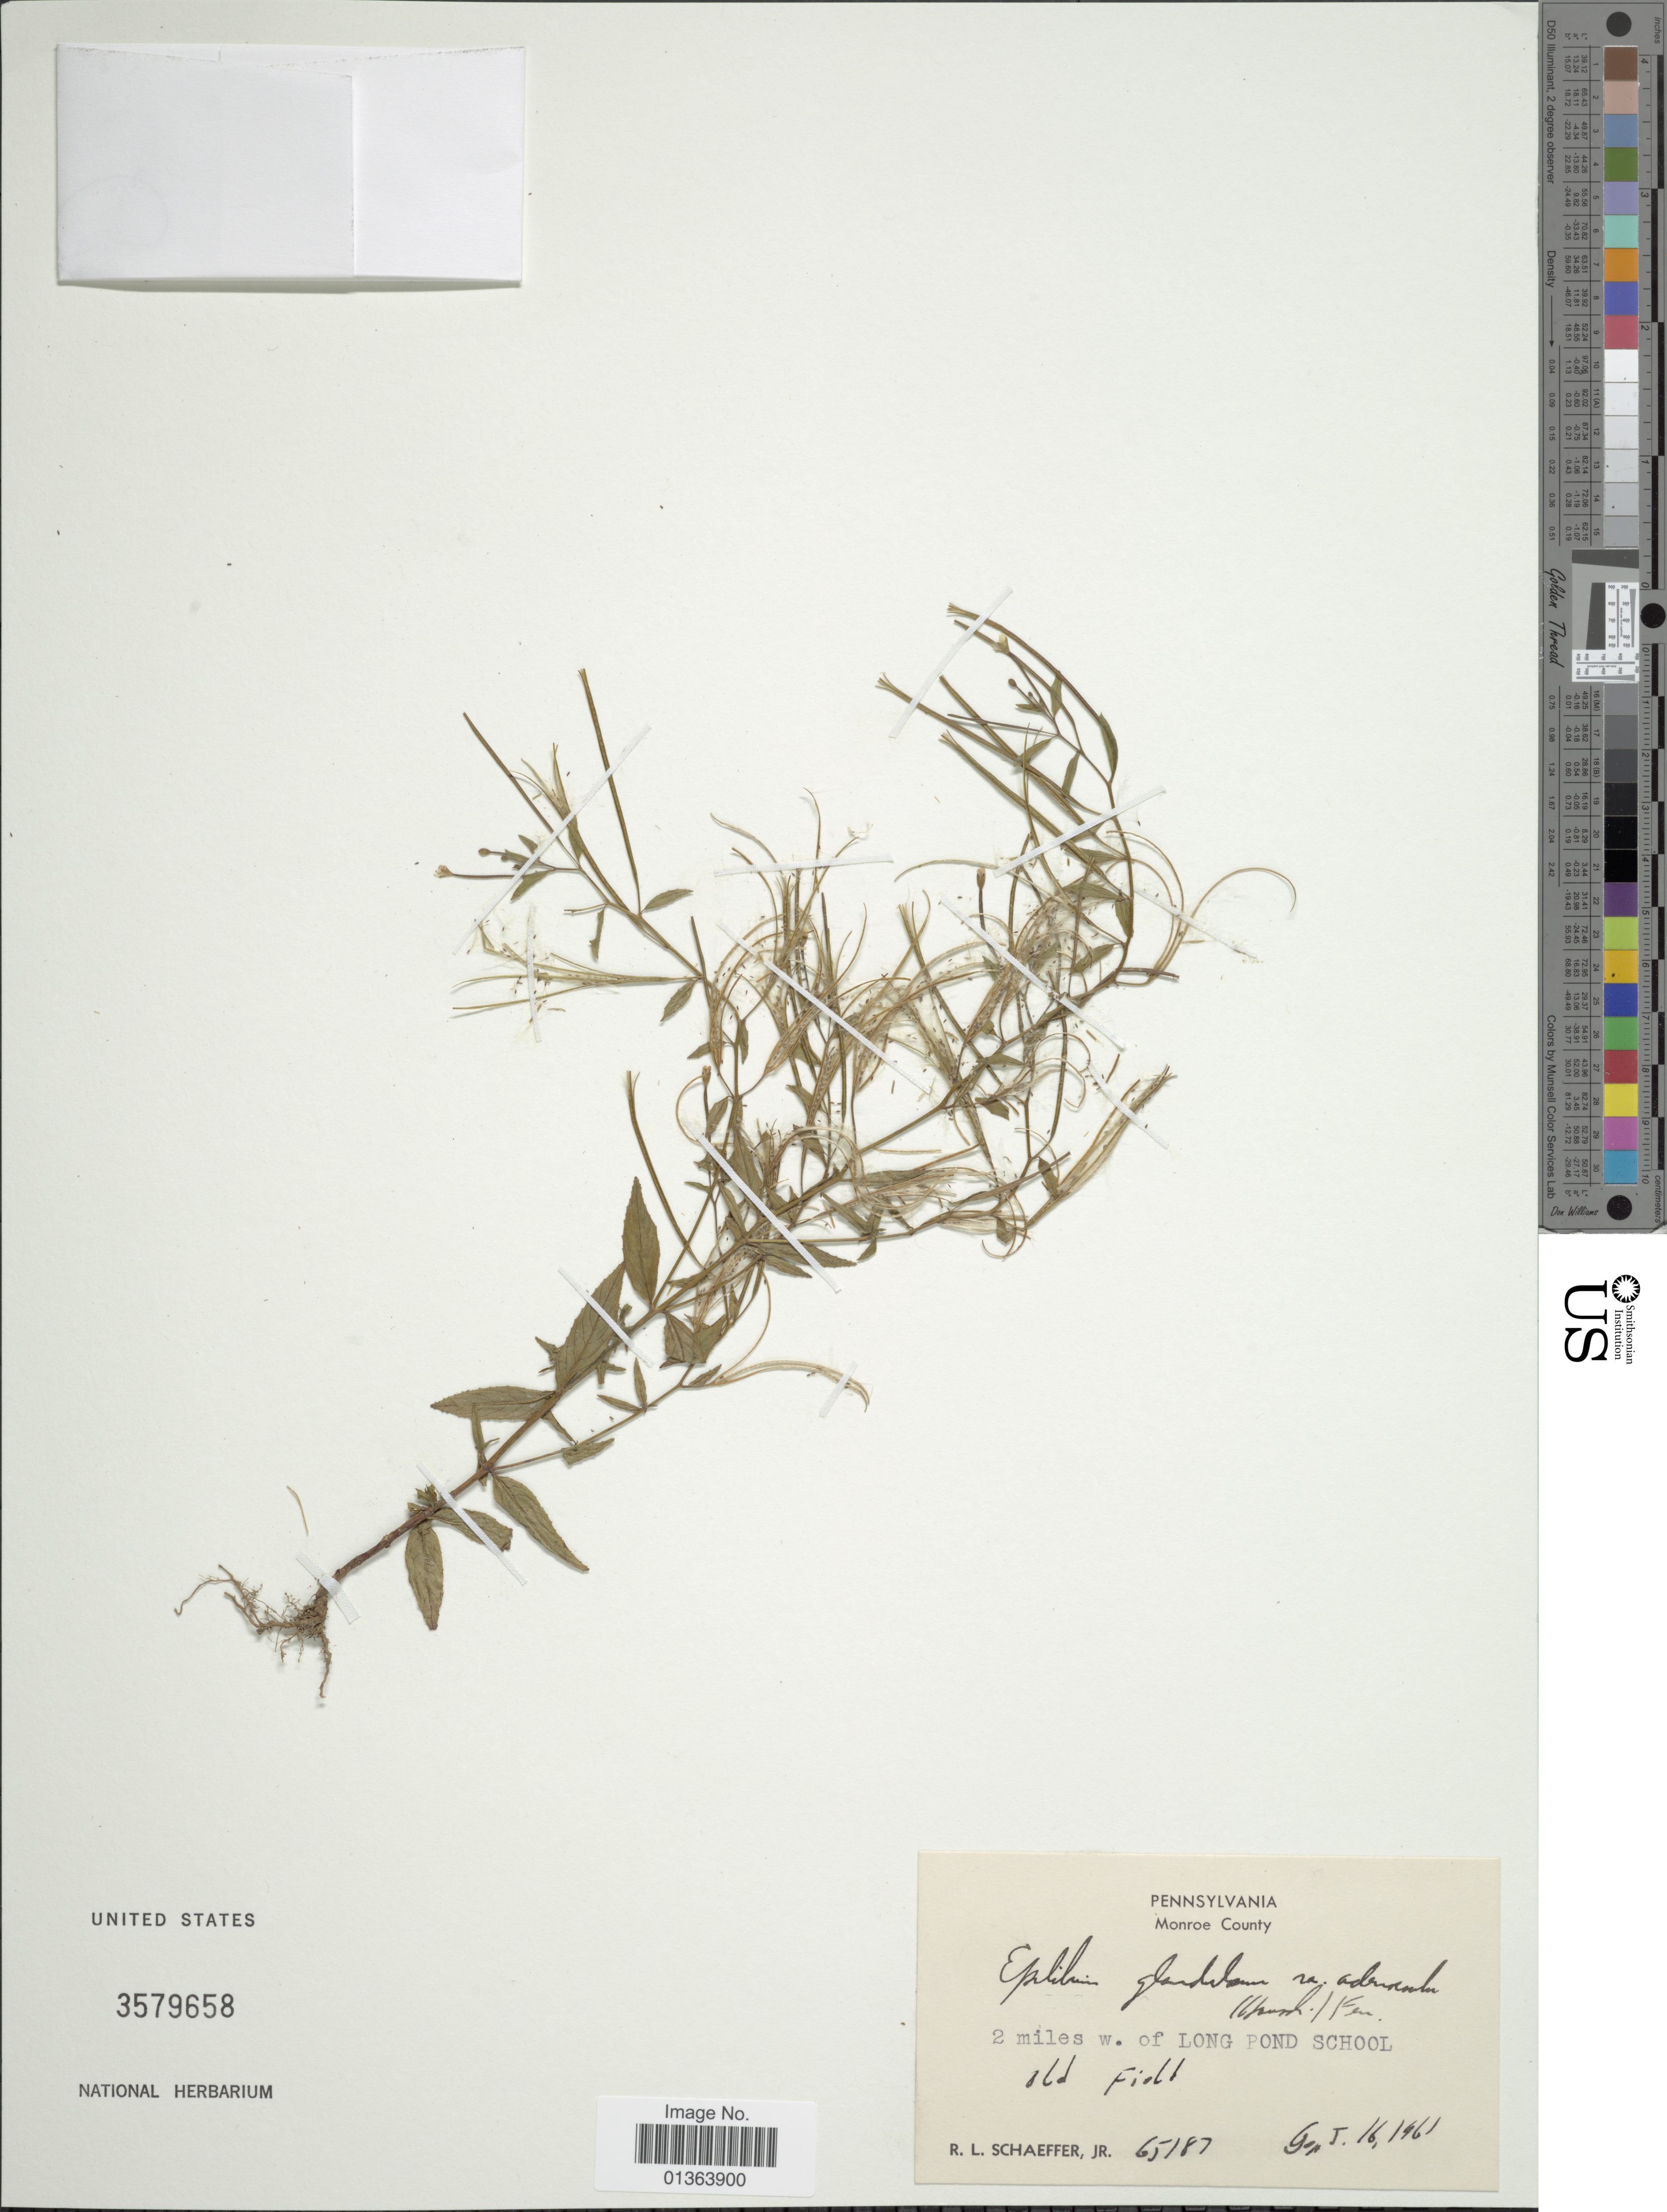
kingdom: Plantae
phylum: Tracheophyta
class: Magnoliopsida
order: Myrtales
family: Onagraceae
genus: Epilobium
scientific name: Epilobium ciliatum subsp. ciliatum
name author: Raf.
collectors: R. L. Schaeffer Jr.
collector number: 65187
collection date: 1961-05-16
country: United States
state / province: Pennsylvania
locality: Monroe County. 2 miles w. of Long Pond School.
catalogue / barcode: US 3579658